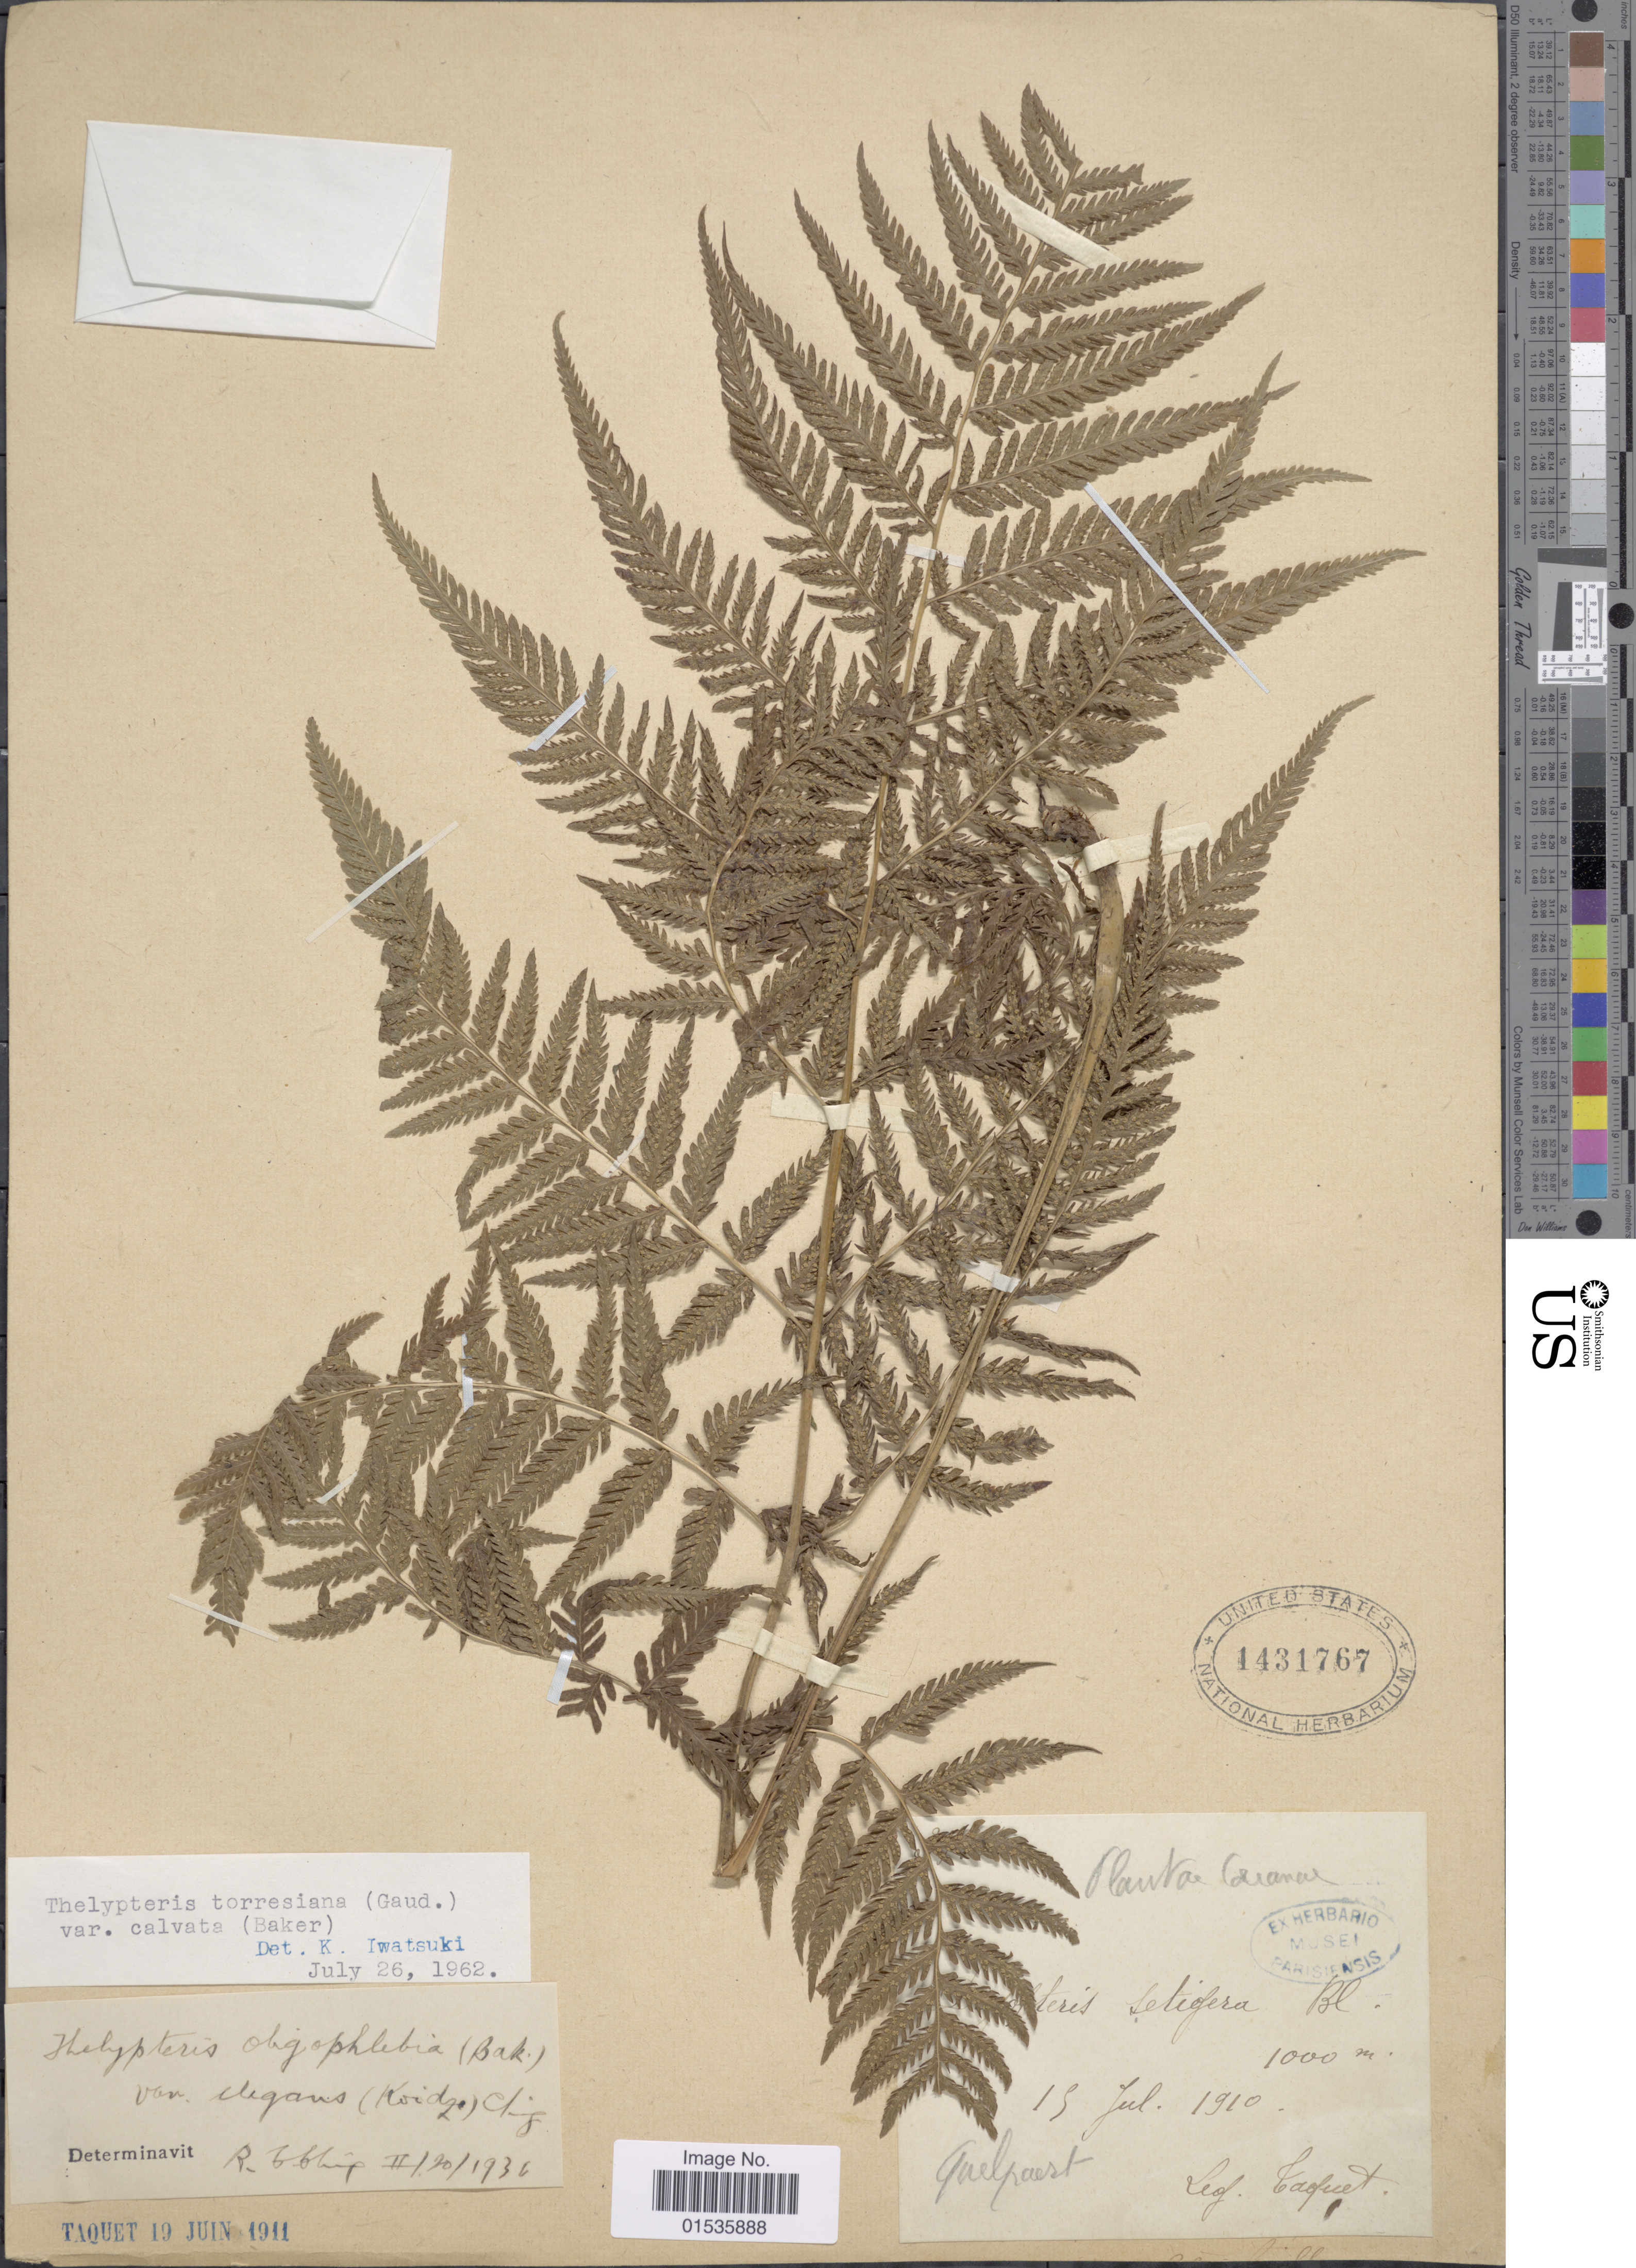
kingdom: Plantae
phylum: Tracheophyta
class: Polypodiopsida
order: Polypodiales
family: Thelypteridaceae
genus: Macrothelypteris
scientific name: Macrothelypteris torresiana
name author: (Gaudich.) Ching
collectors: Taquet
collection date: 1910-07-15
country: South Korea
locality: Caranas, Quelpaert.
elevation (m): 1000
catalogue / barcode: US 1431767